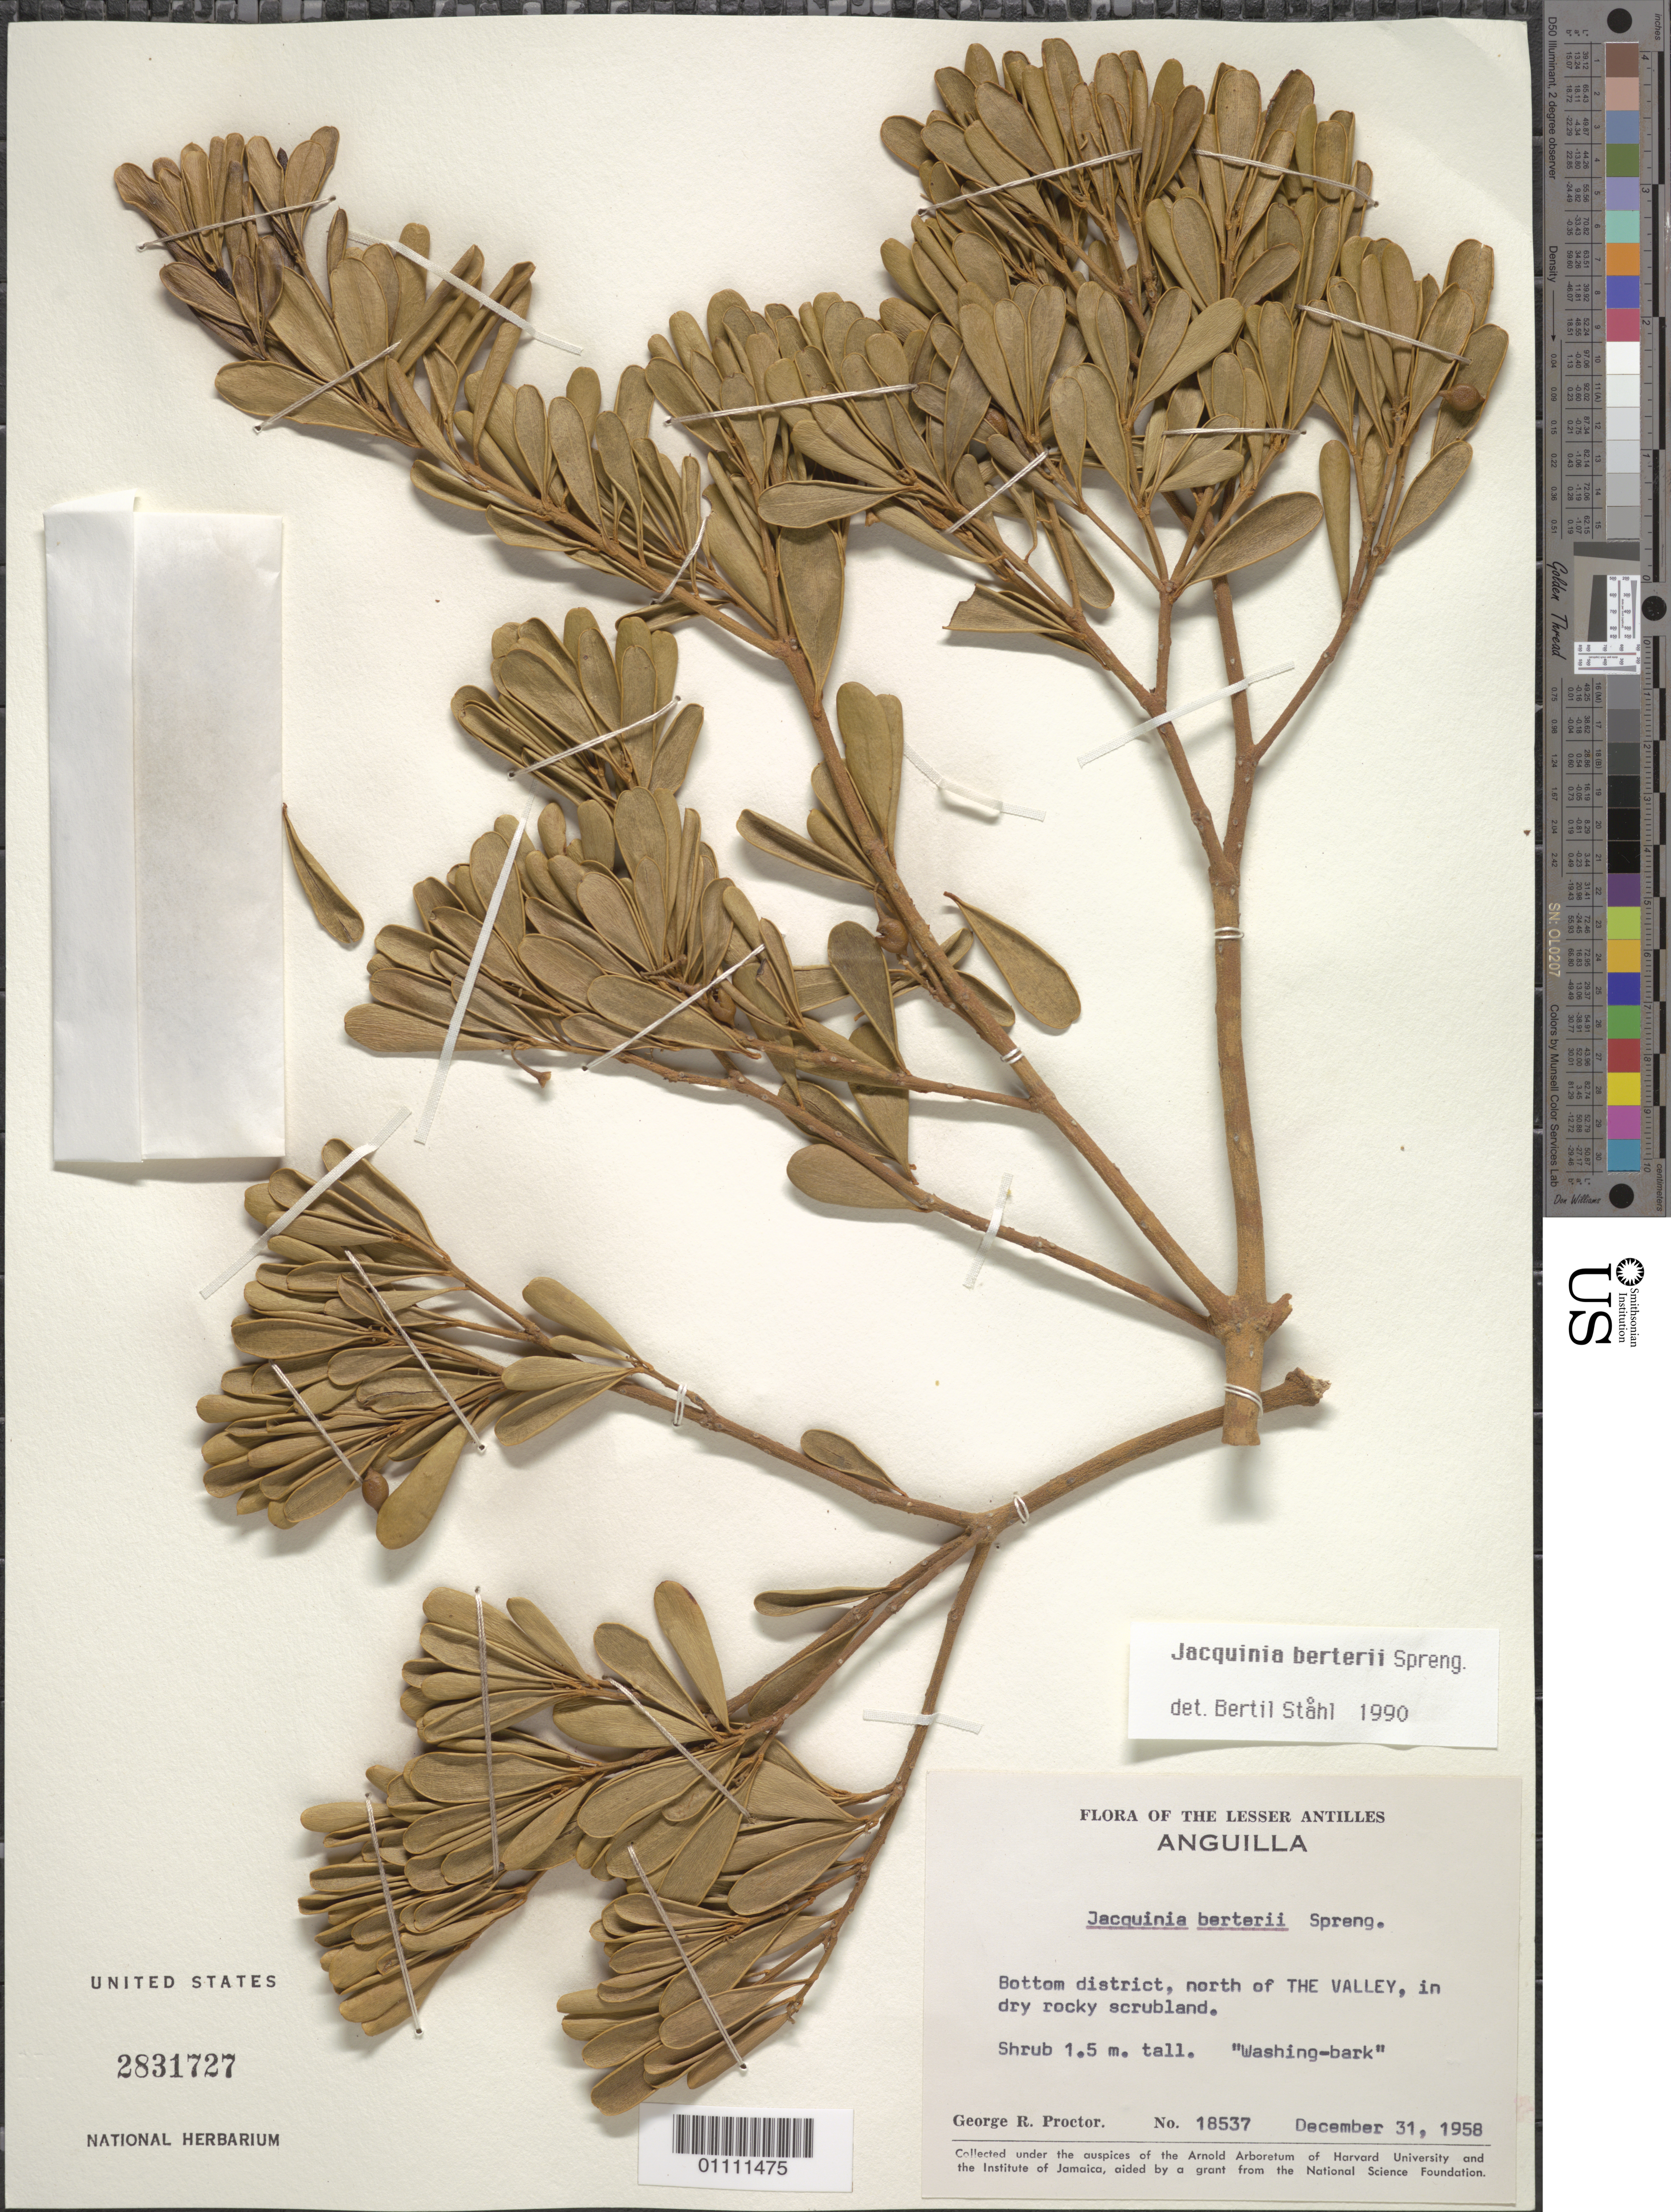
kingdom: Plantae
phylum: Tracheophyta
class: Magnoliopsida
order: Ericales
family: Primulaceae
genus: Jacquinia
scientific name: Jacquinia berteroi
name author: Spreng.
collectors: G. R. Proctor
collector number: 18537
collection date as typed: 31 Dec 1958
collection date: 1958-12-31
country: Anguilla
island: Anguilla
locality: Bottom districr, N of The Valley, in dry rock scrubland.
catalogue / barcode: US 2831727